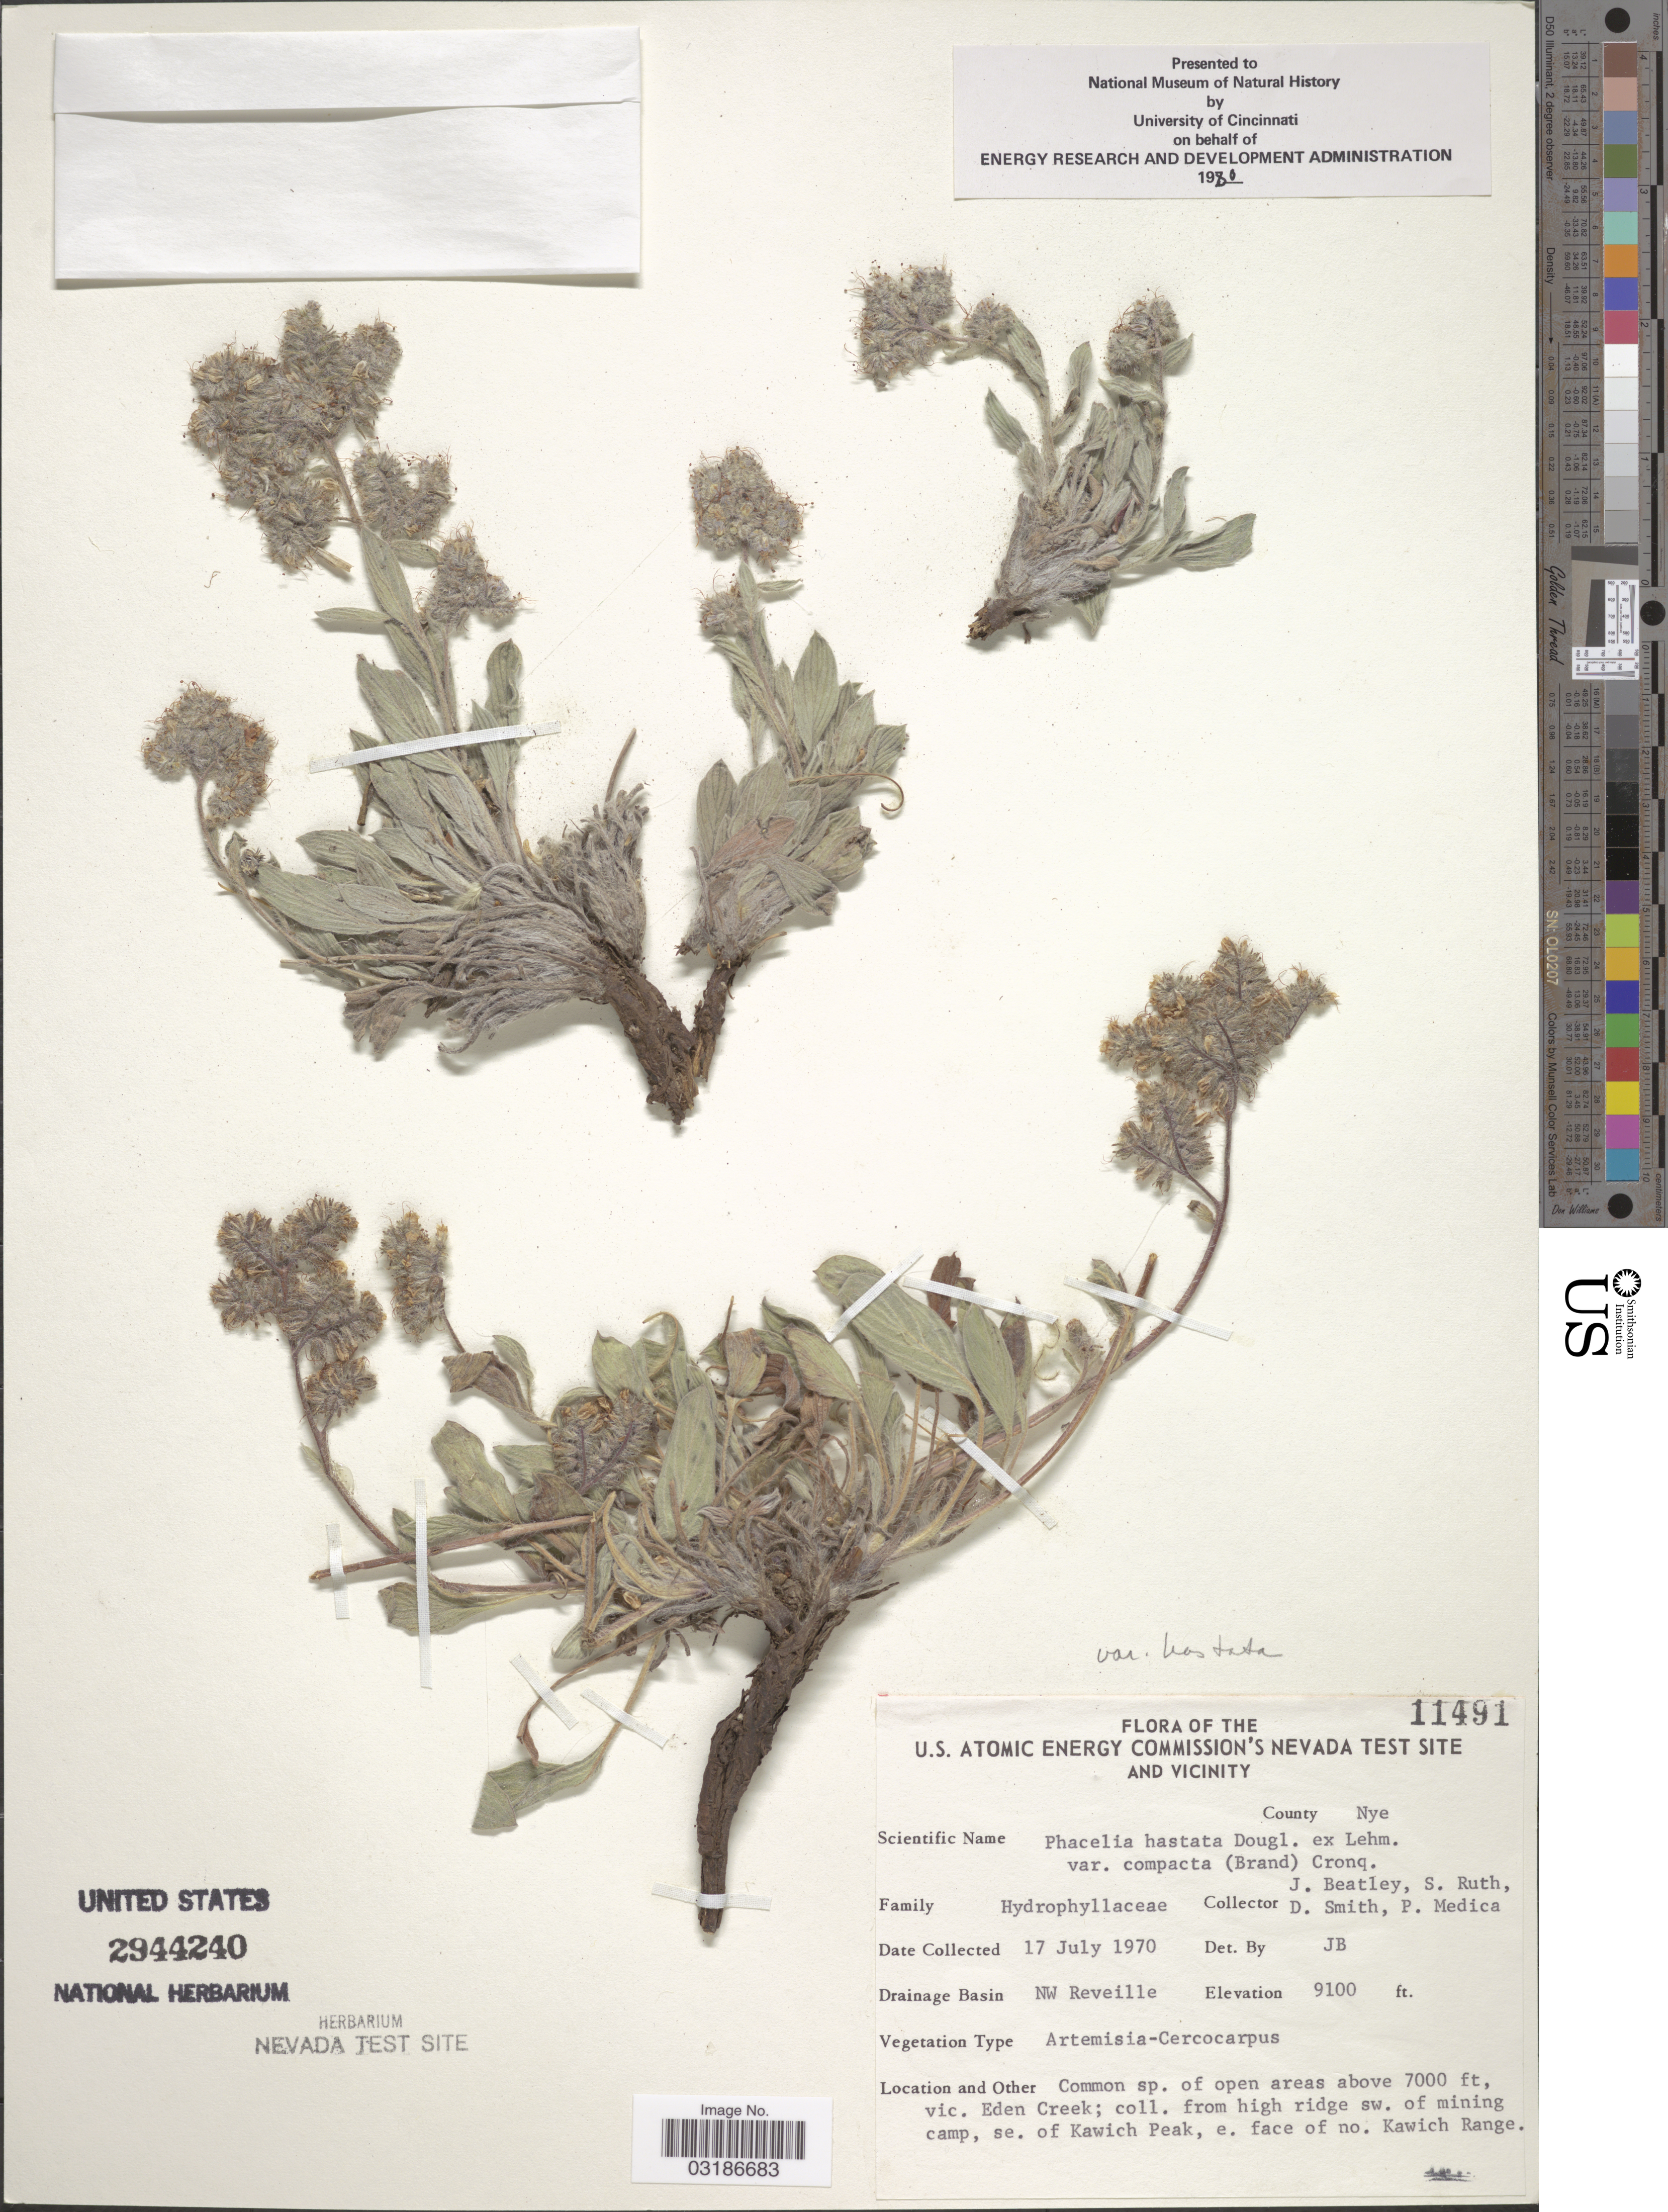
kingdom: Plantae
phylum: Tracheophyta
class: Magnoliopsida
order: Boraginales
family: Hydrophyllaceae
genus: Phacelia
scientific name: Phacelia hastata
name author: Douglas ex Lehm.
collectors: J. C. Beatley, S. Ruth, D. Smith & P. Medica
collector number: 11491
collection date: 1970-07-17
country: United States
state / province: Nevada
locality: U.S. Atomic Energy Commission's Nevada Test Site and Vicinity. County Nye. Drainage Basin NW Reveille. Vic. Eden Creek; coll. from high ridge sw. of mining camp, se. of Kawich Peak, e. face of no. Kawich Range.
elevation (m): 2774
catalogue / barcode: US 2944240